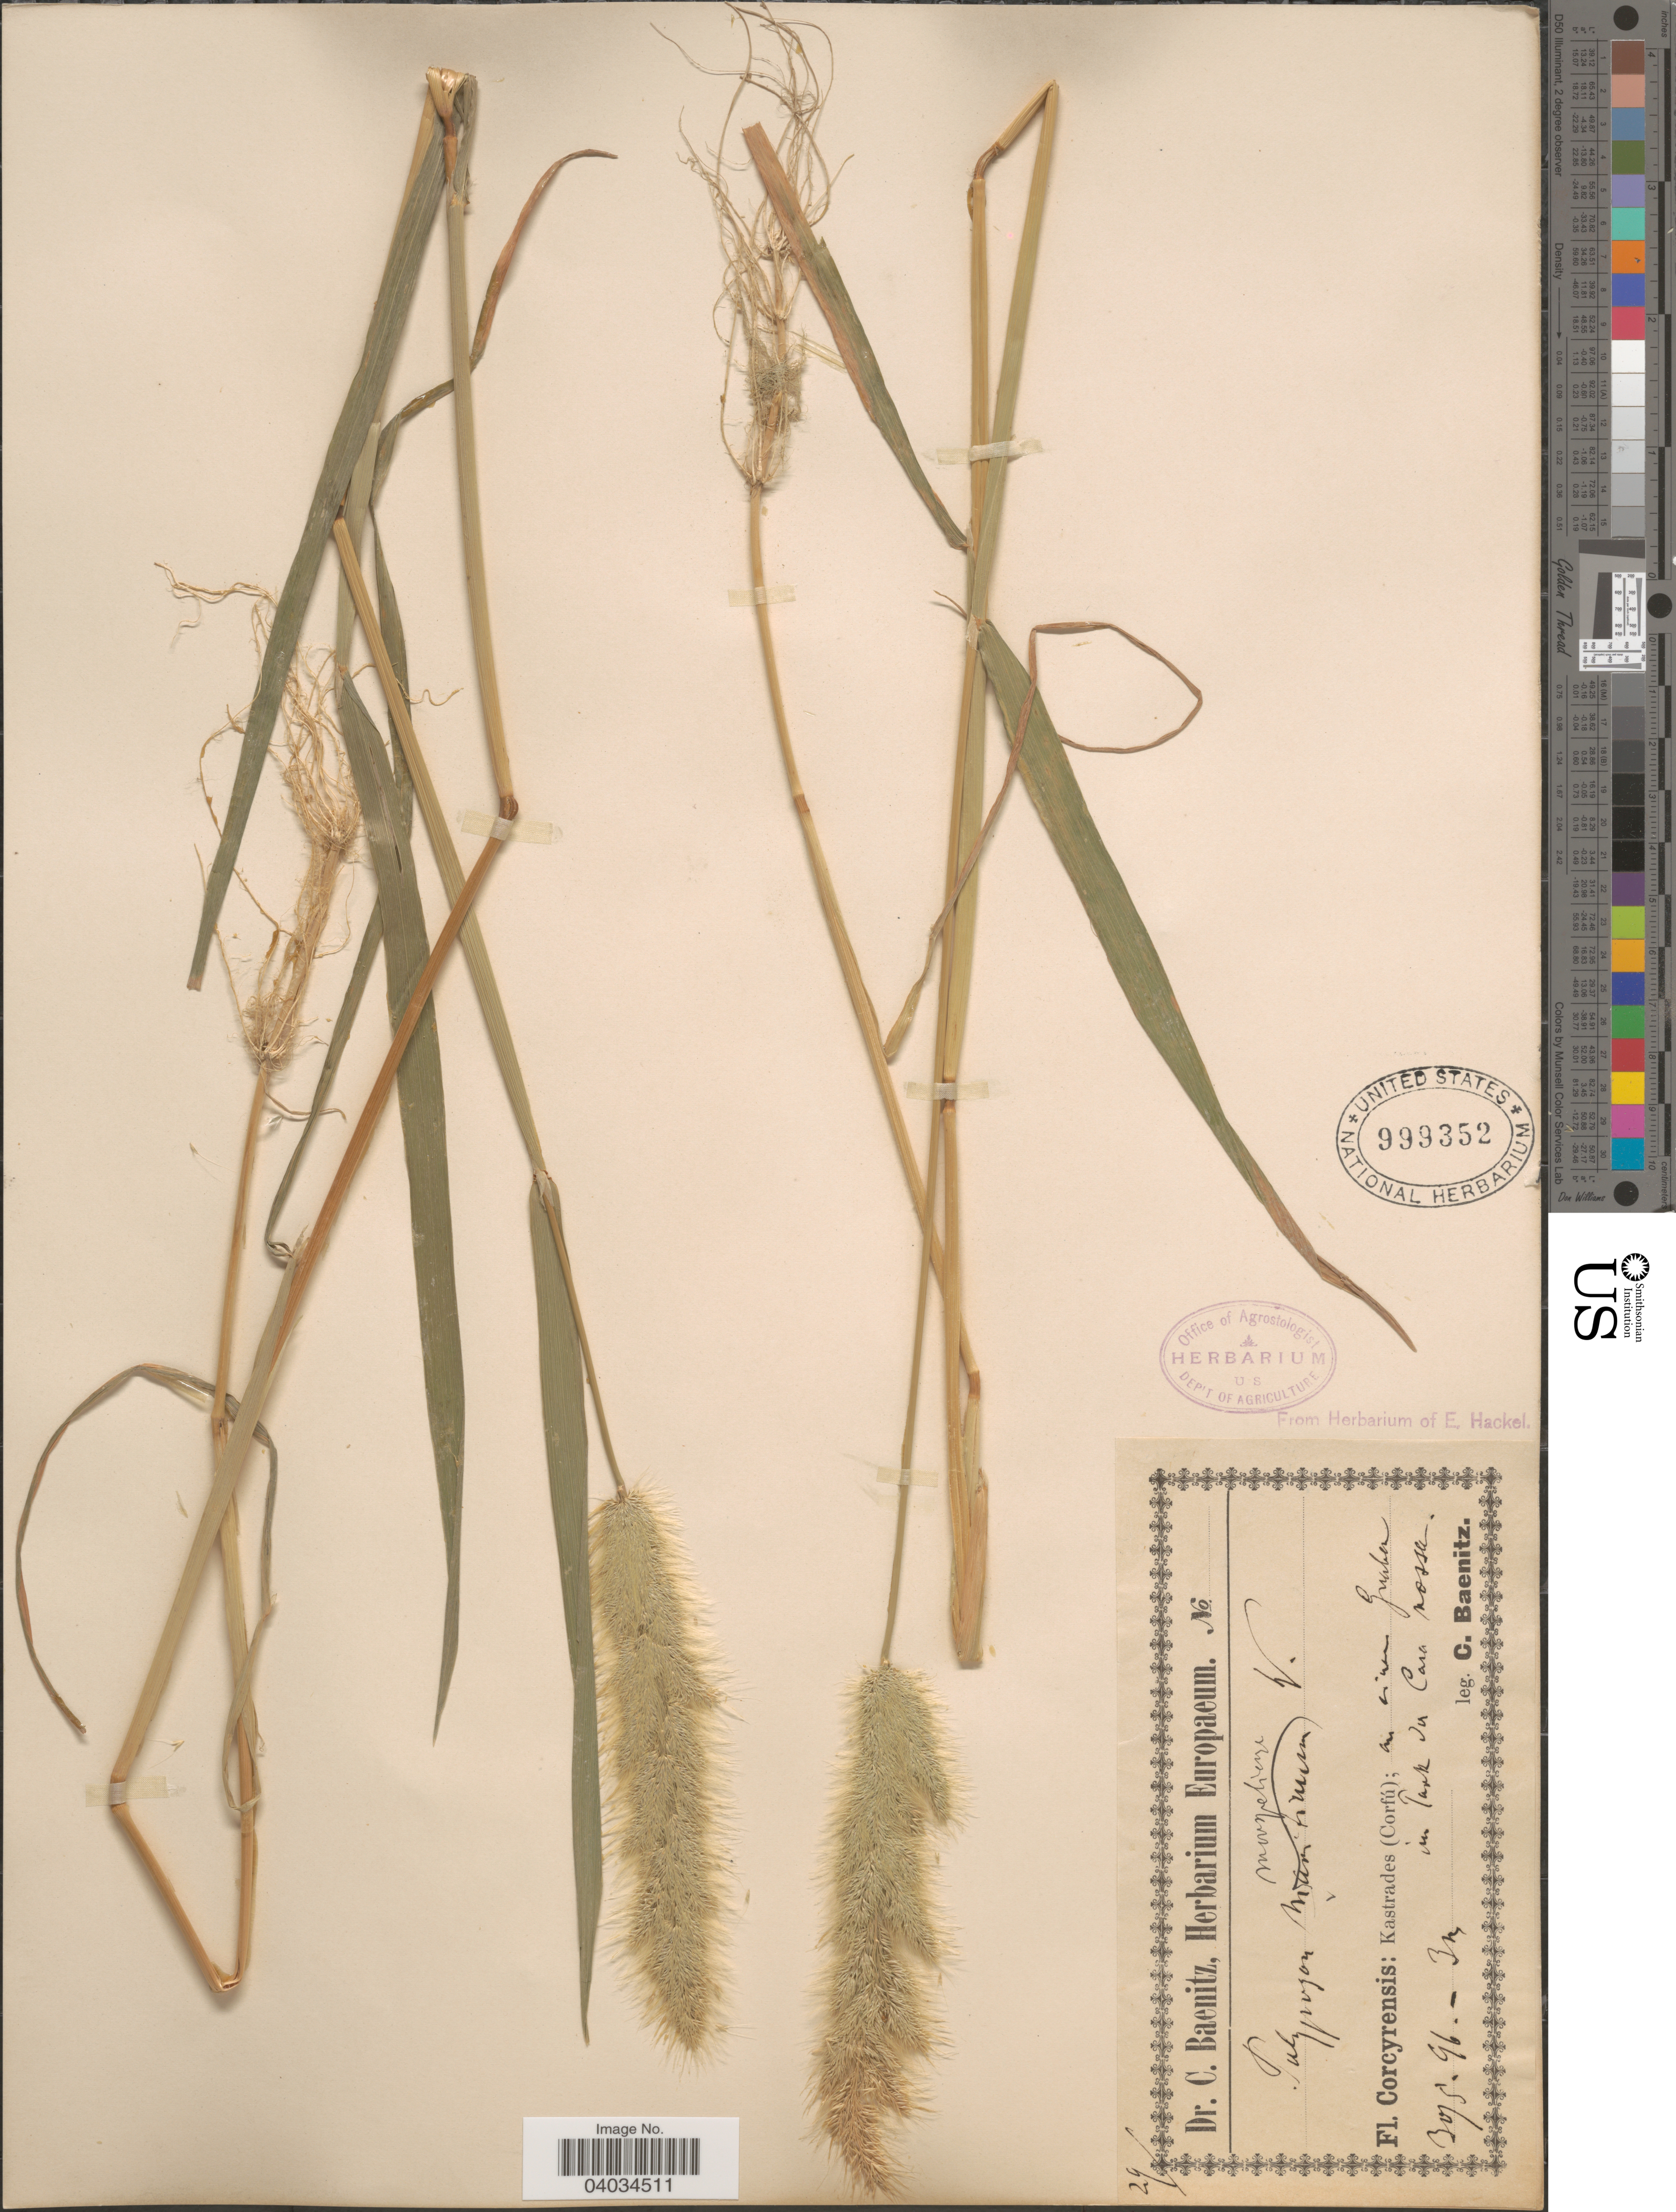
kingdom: Plantae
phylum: Tracheophyta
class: Liliopsida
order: Poales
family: Poaceae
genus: Polypogon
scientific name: Polypogon monspeliensis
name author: (L.) Desf.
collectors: C. G. Baenitz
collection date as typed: Transcribed d/m/y: 30/5/96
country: Greece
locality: Corcyrensis: Kastrades (Corfú); an einem Graber im Park du Cara rossa.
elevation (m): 3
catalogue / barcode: US 999352